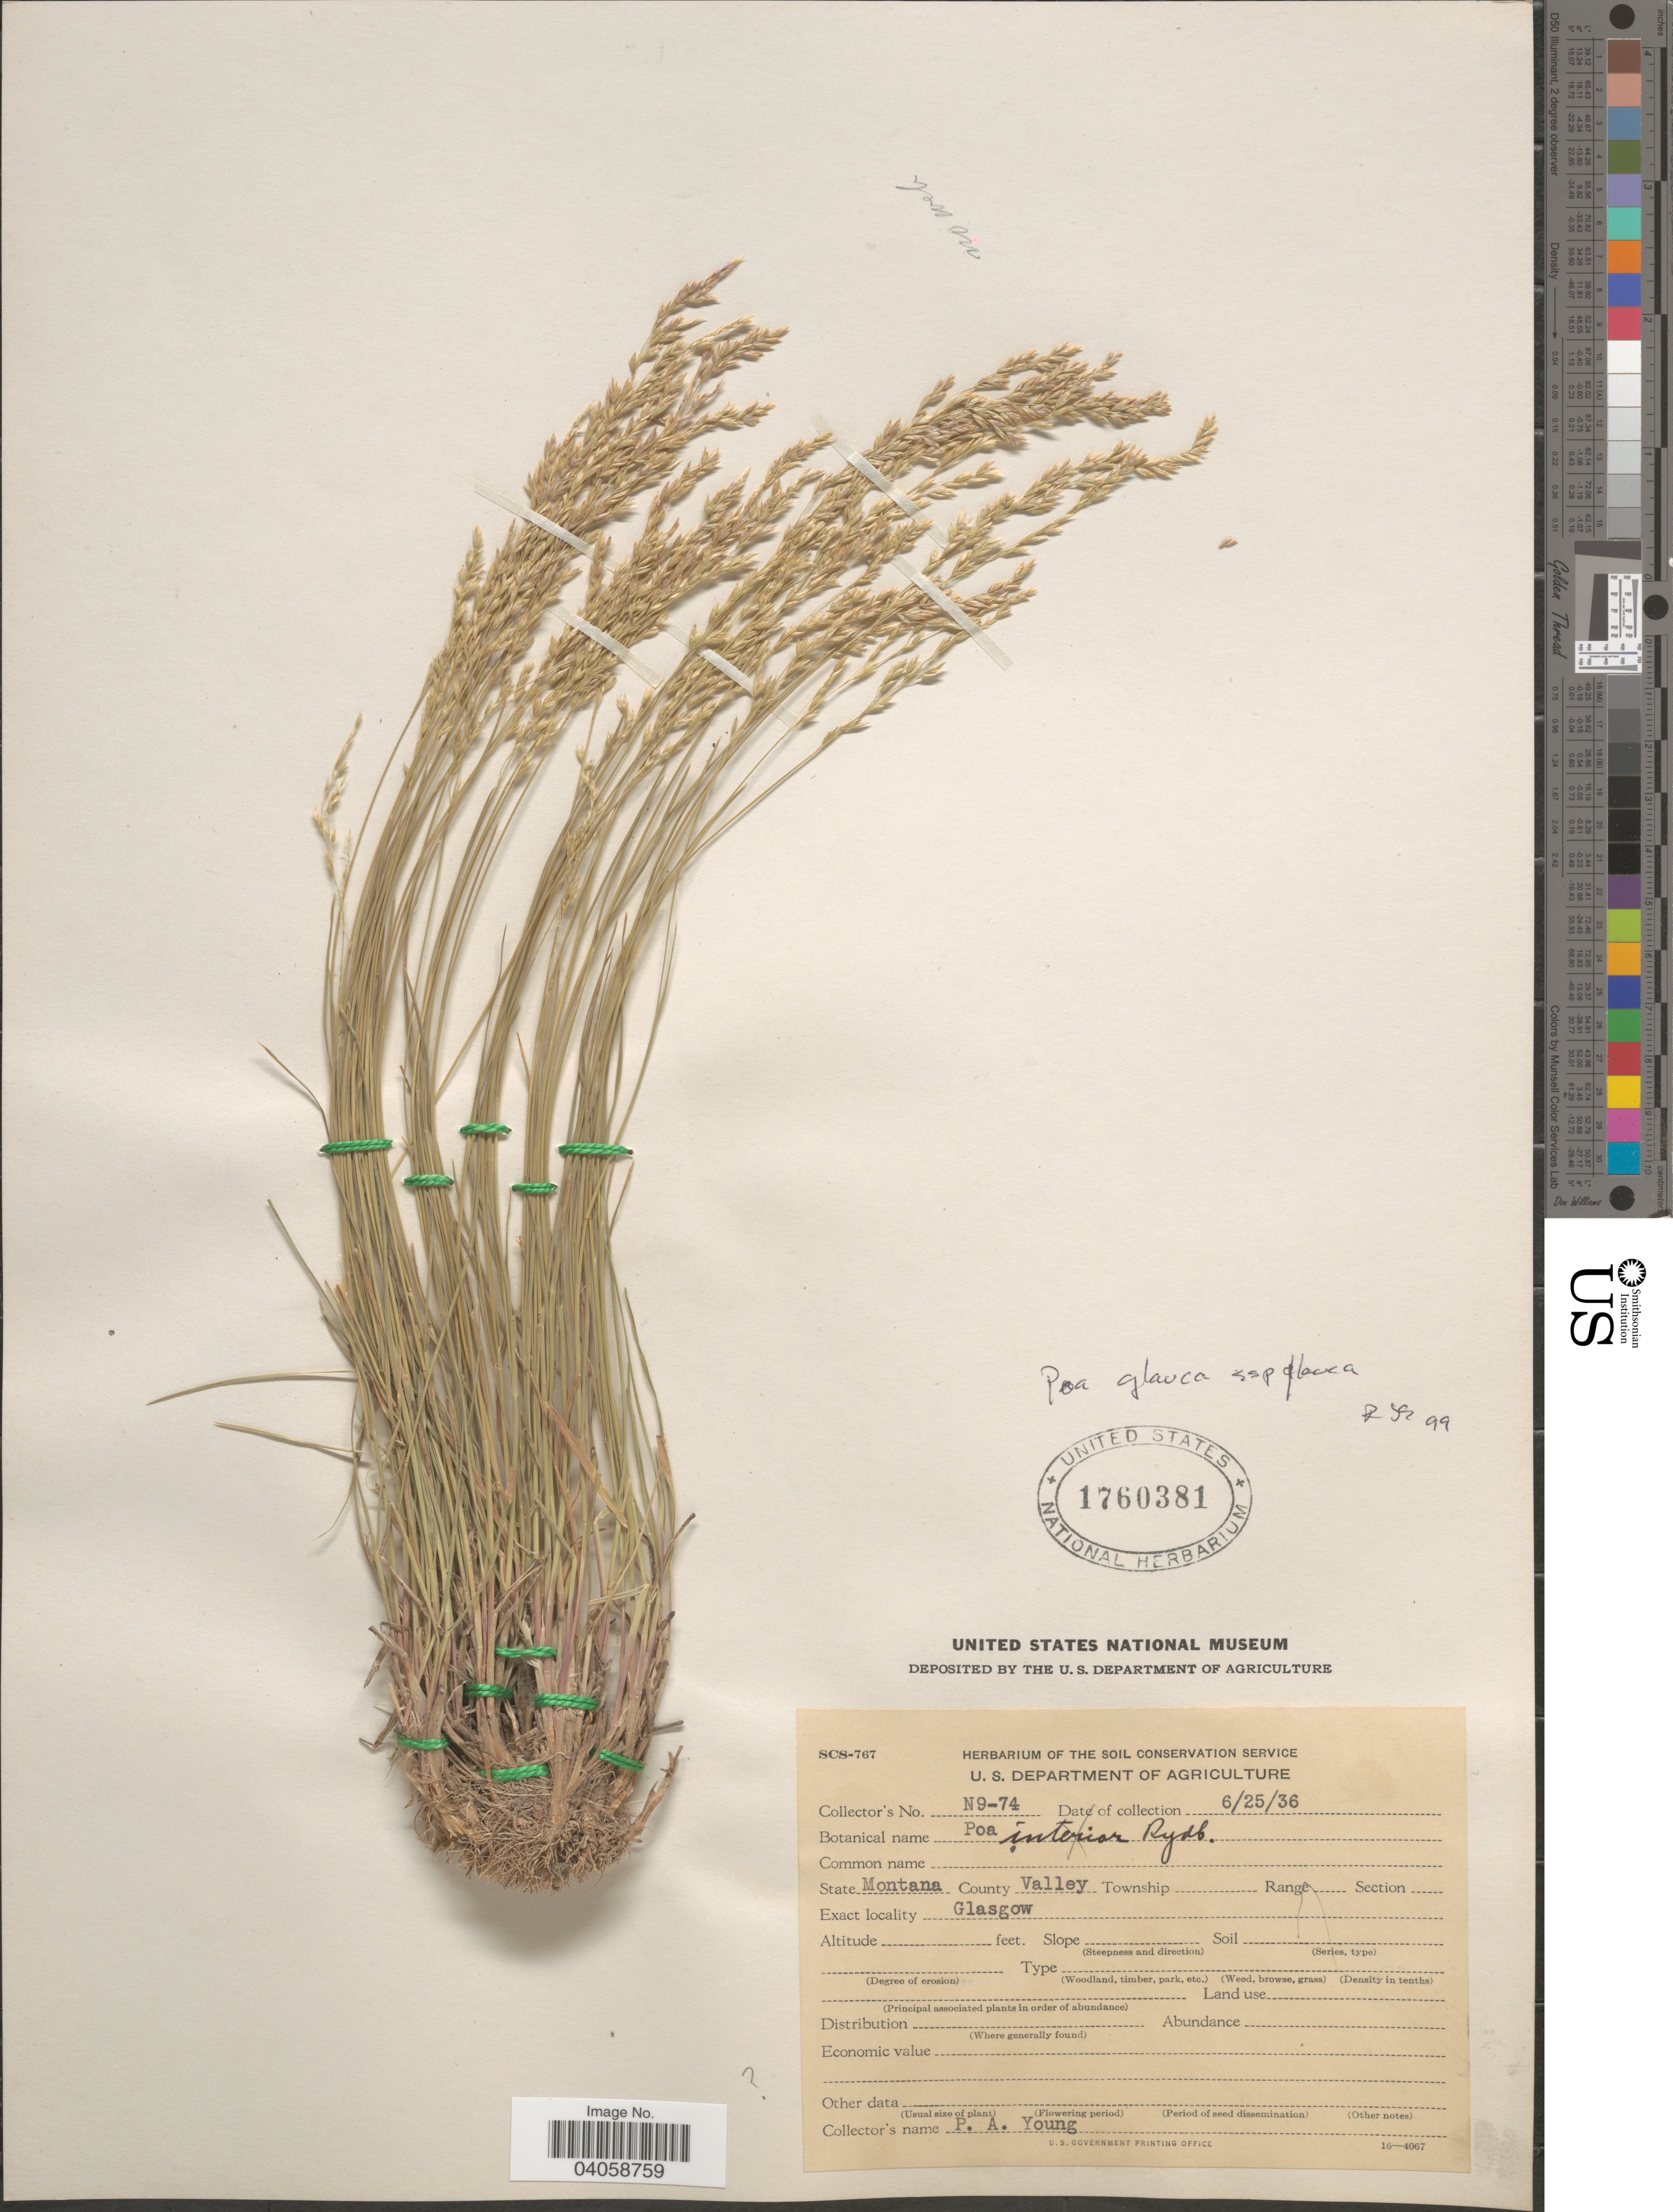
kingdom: Plantae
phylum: Tracheophyta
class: Liliopsida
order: Poales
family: Poaceae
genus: Poa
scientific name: Poa glauca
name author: Vahl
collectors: P. Young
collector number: N9-74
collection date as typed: Transcribed d/m/y: 25/6/36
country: United States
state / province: Montana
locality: County Valley. Glasgow.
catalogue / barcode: US 1760381